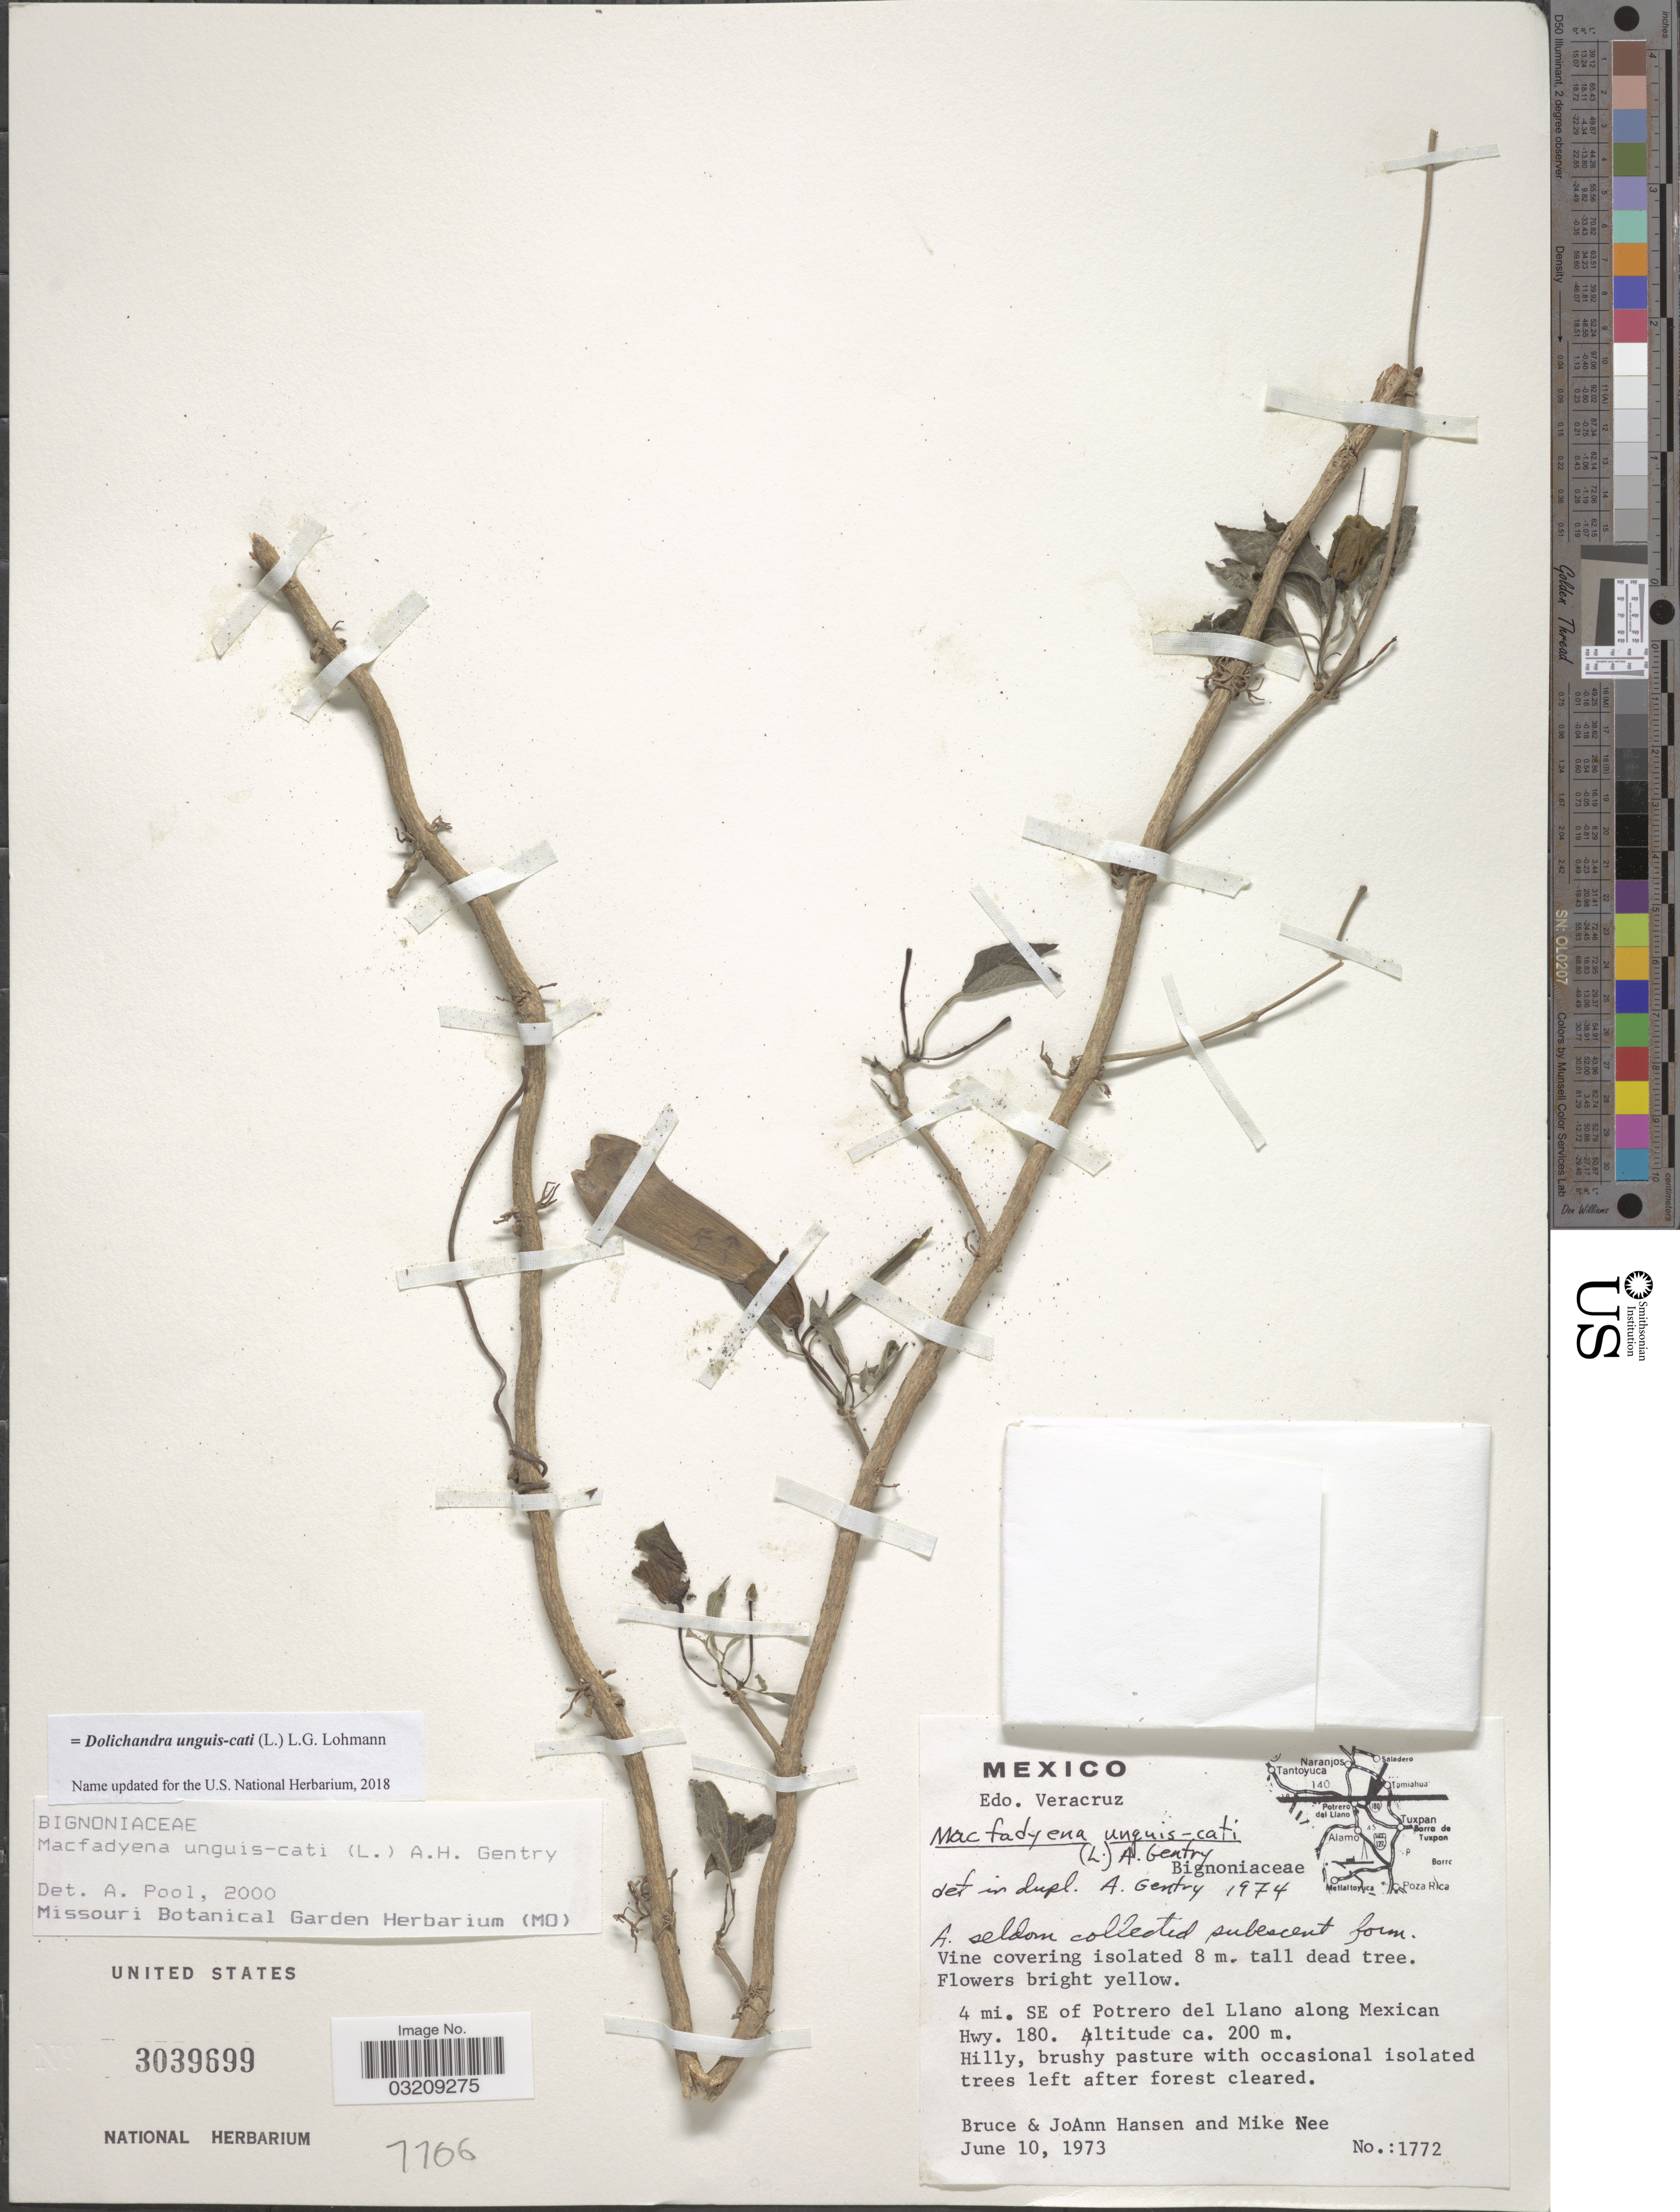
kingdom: Plantae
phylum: Tracheophyta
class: Magnoliopsida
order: Lamiales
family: Bignoniaceae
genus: Dolichandra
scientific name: Dolichandra unguis-cati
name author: (L.) L.G. Lohmann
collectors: B. Hansen, J. Hansen & M. Nee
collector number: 1772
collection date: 1973-06-10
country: Mexico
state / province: Veracruz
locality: Edo. Veracruz. 4 mi. SE of Potrero del Llano along Mexican Hwy. 180.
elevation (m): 200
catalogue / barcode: US 3039699